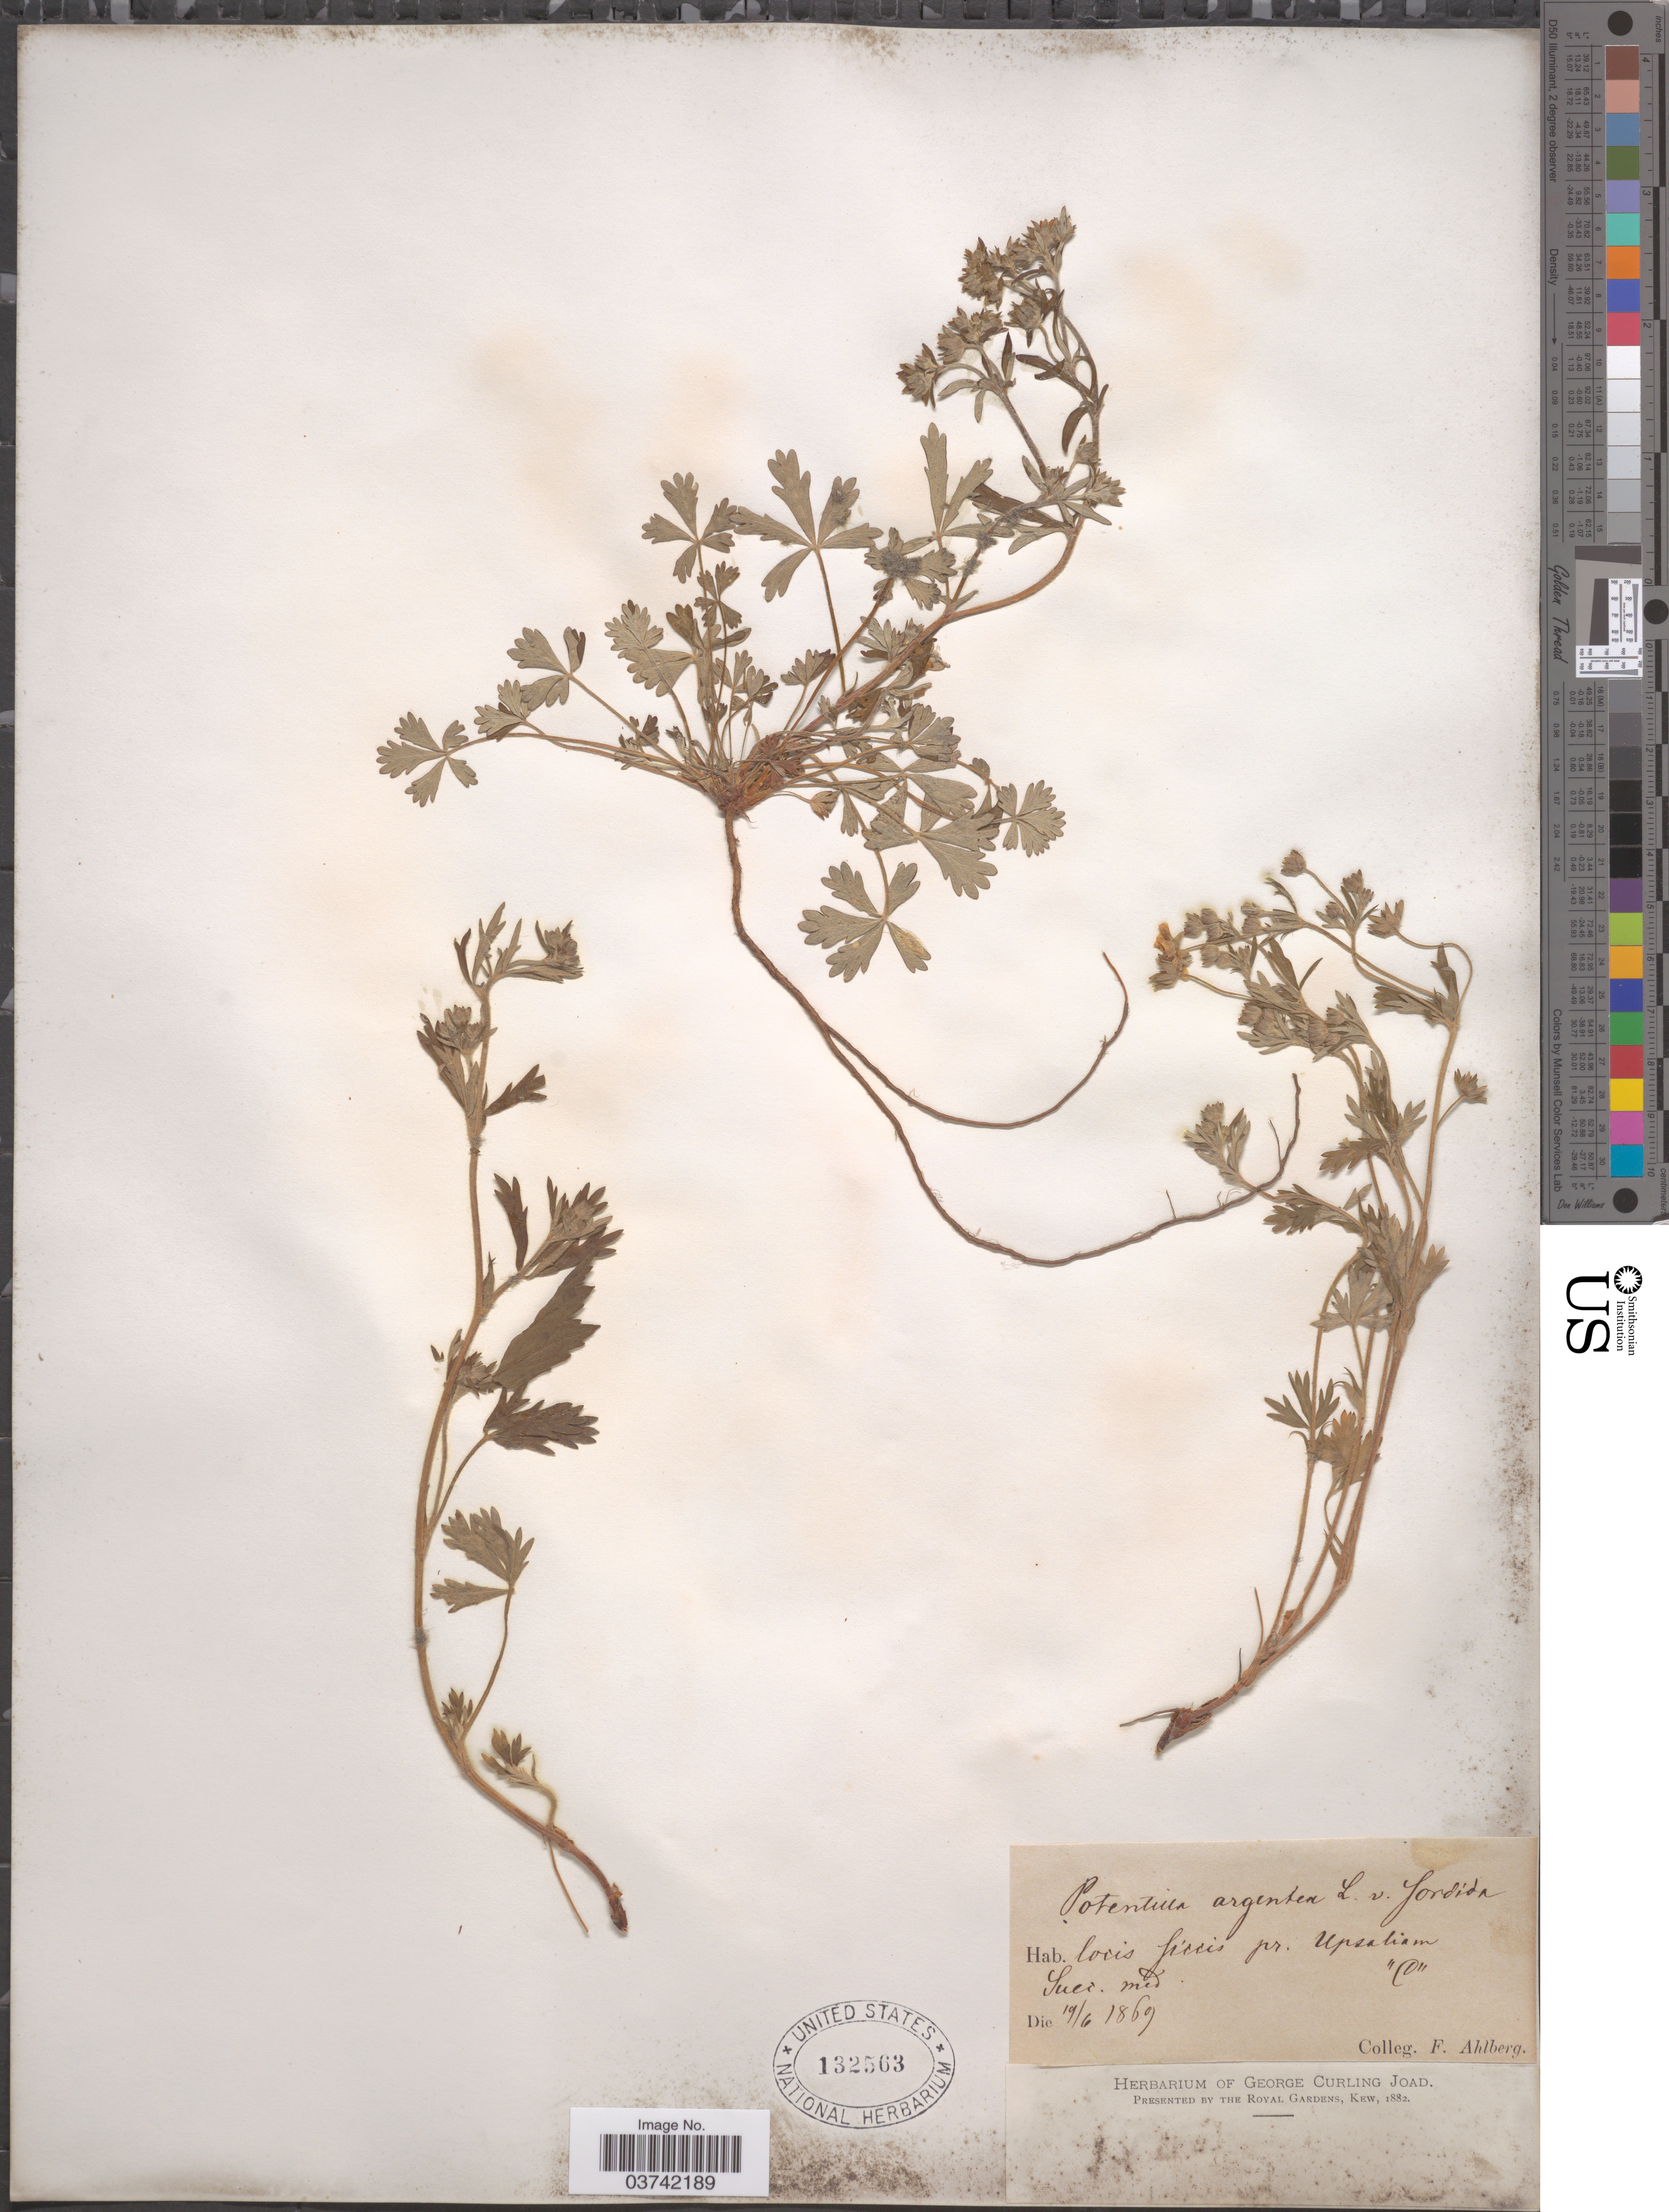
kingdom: Plantae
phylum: Tracheophyta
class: Magnoliopsida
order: Rosales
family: Rosaceae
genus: Potentilla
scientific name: Potentilla argentea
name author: L.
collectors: F. Ahlberg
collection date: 1869-06-19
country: Sweden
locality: Locis fíccis pr. Upsaliam. Suec. med.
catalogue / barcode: US 132563